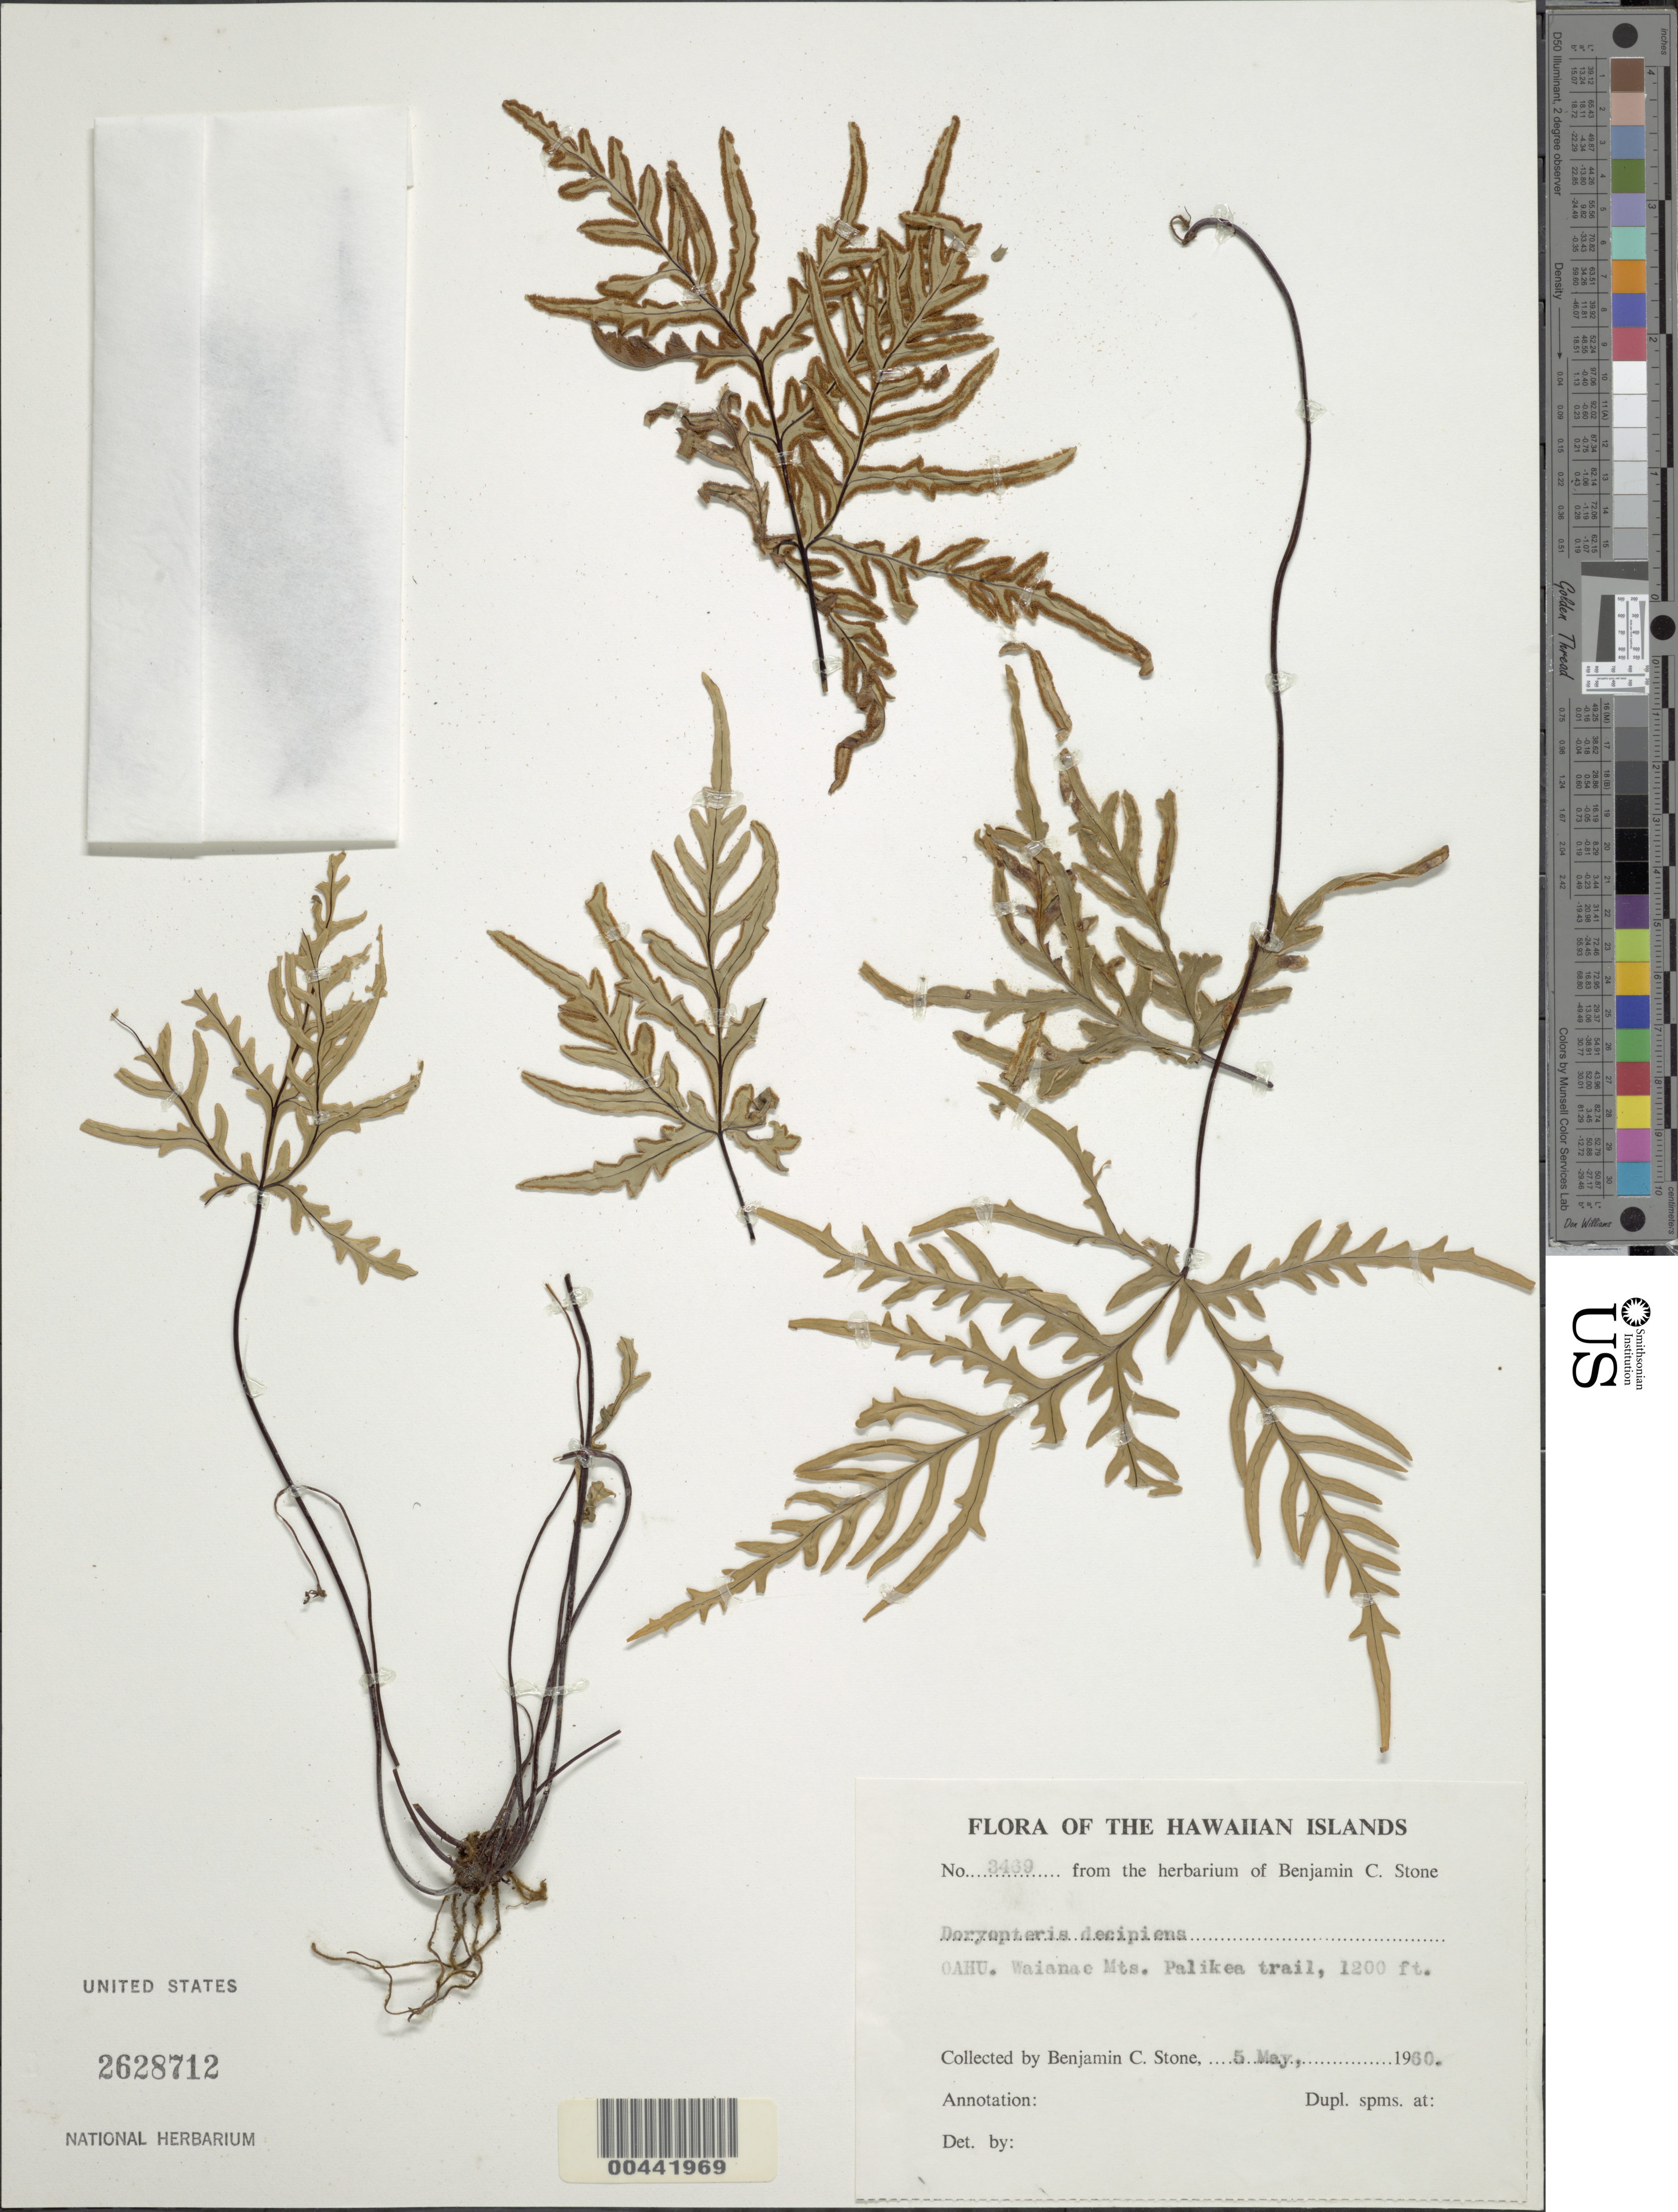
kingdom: Plantae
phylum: Tracheophyta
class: Polypodiopsida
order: Polypodiales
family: Pteridaceae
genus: Doryopteris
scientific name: Doryopteris decipiens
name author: (Hook.) J. Sm.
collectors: B. C. Stone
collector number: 3460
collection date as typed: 5 May 1930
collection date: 1930-05-05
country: United States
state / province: Hawaii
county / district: Honolulu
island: Oahu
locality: Waianae Mts., Palikea trail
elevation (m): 366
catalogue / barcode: US 2628712